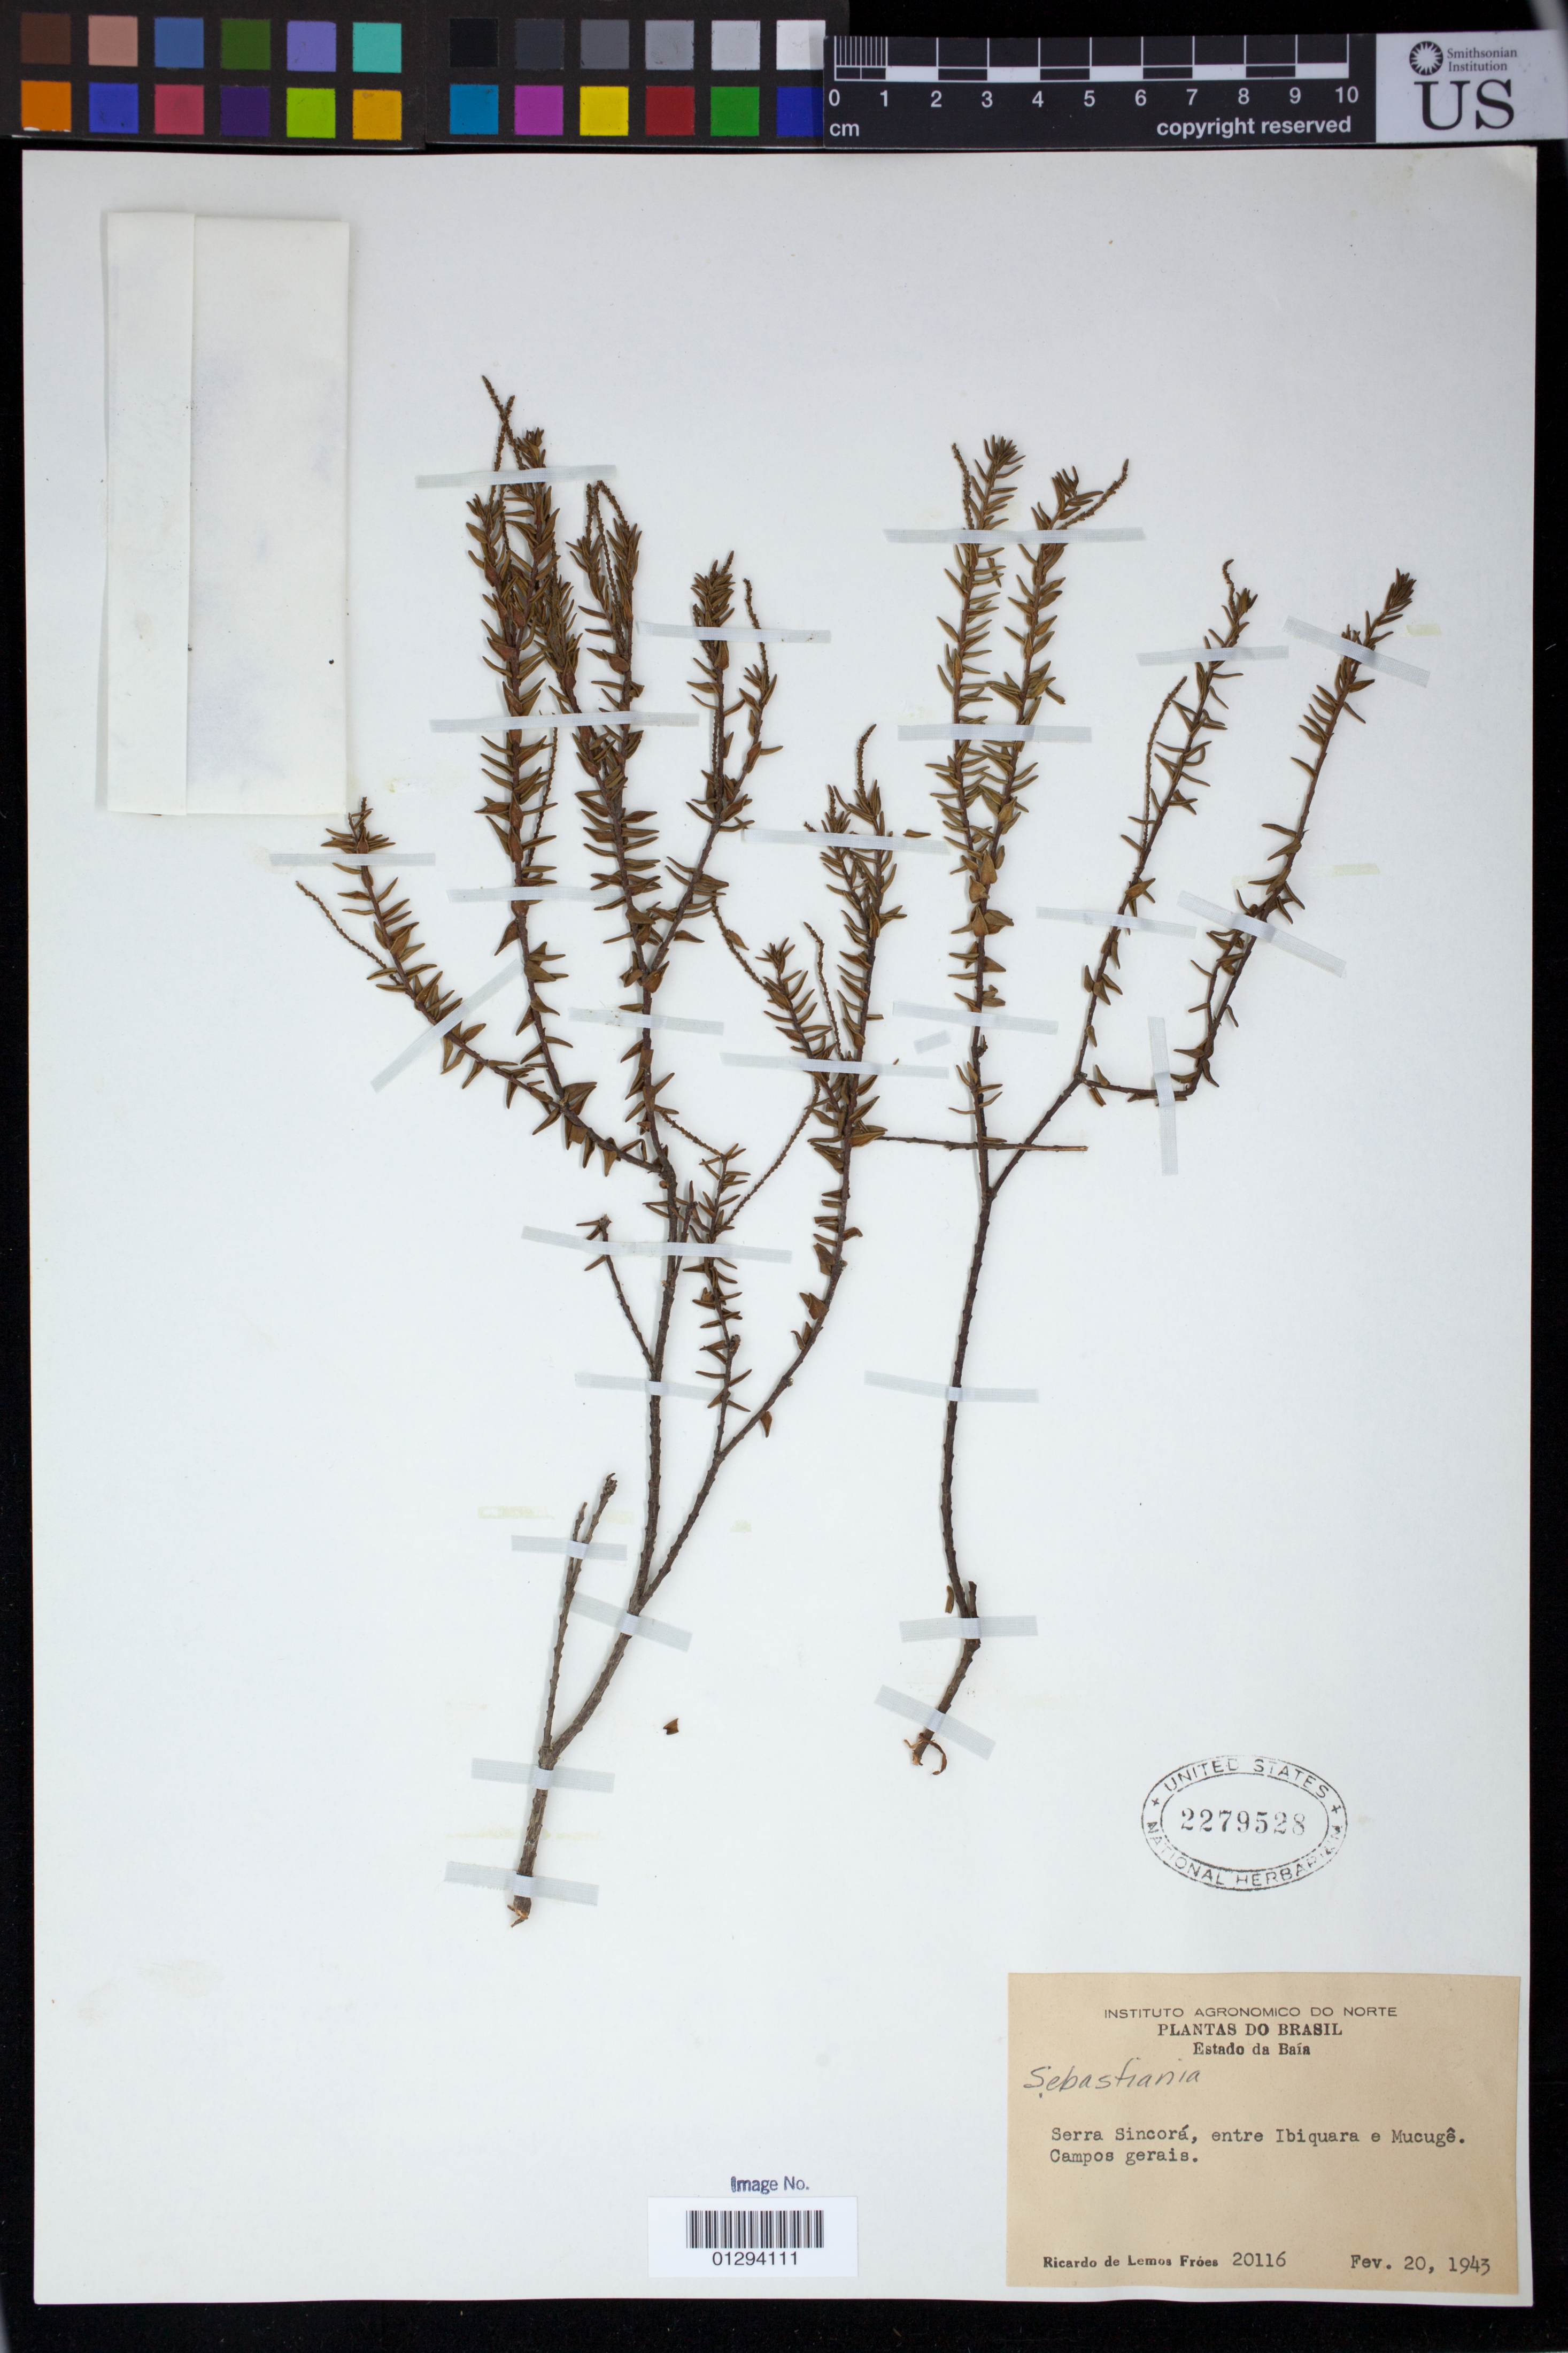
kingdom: Plantae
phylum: Tracheophyta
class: Magnoliopsida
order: Malpighiales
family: Euphorbiaceae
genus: Sebastiania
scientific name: Sebastiania ditassoides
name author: (Didr.) Müll. Arg.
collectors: R. L. Fróes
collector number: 20116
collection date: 1943-02-20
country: Brazil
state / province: Bahia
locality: Estado da Baia. Serra Sincora, entre Ibiquara e Mucuge.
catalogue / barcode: US 2279528